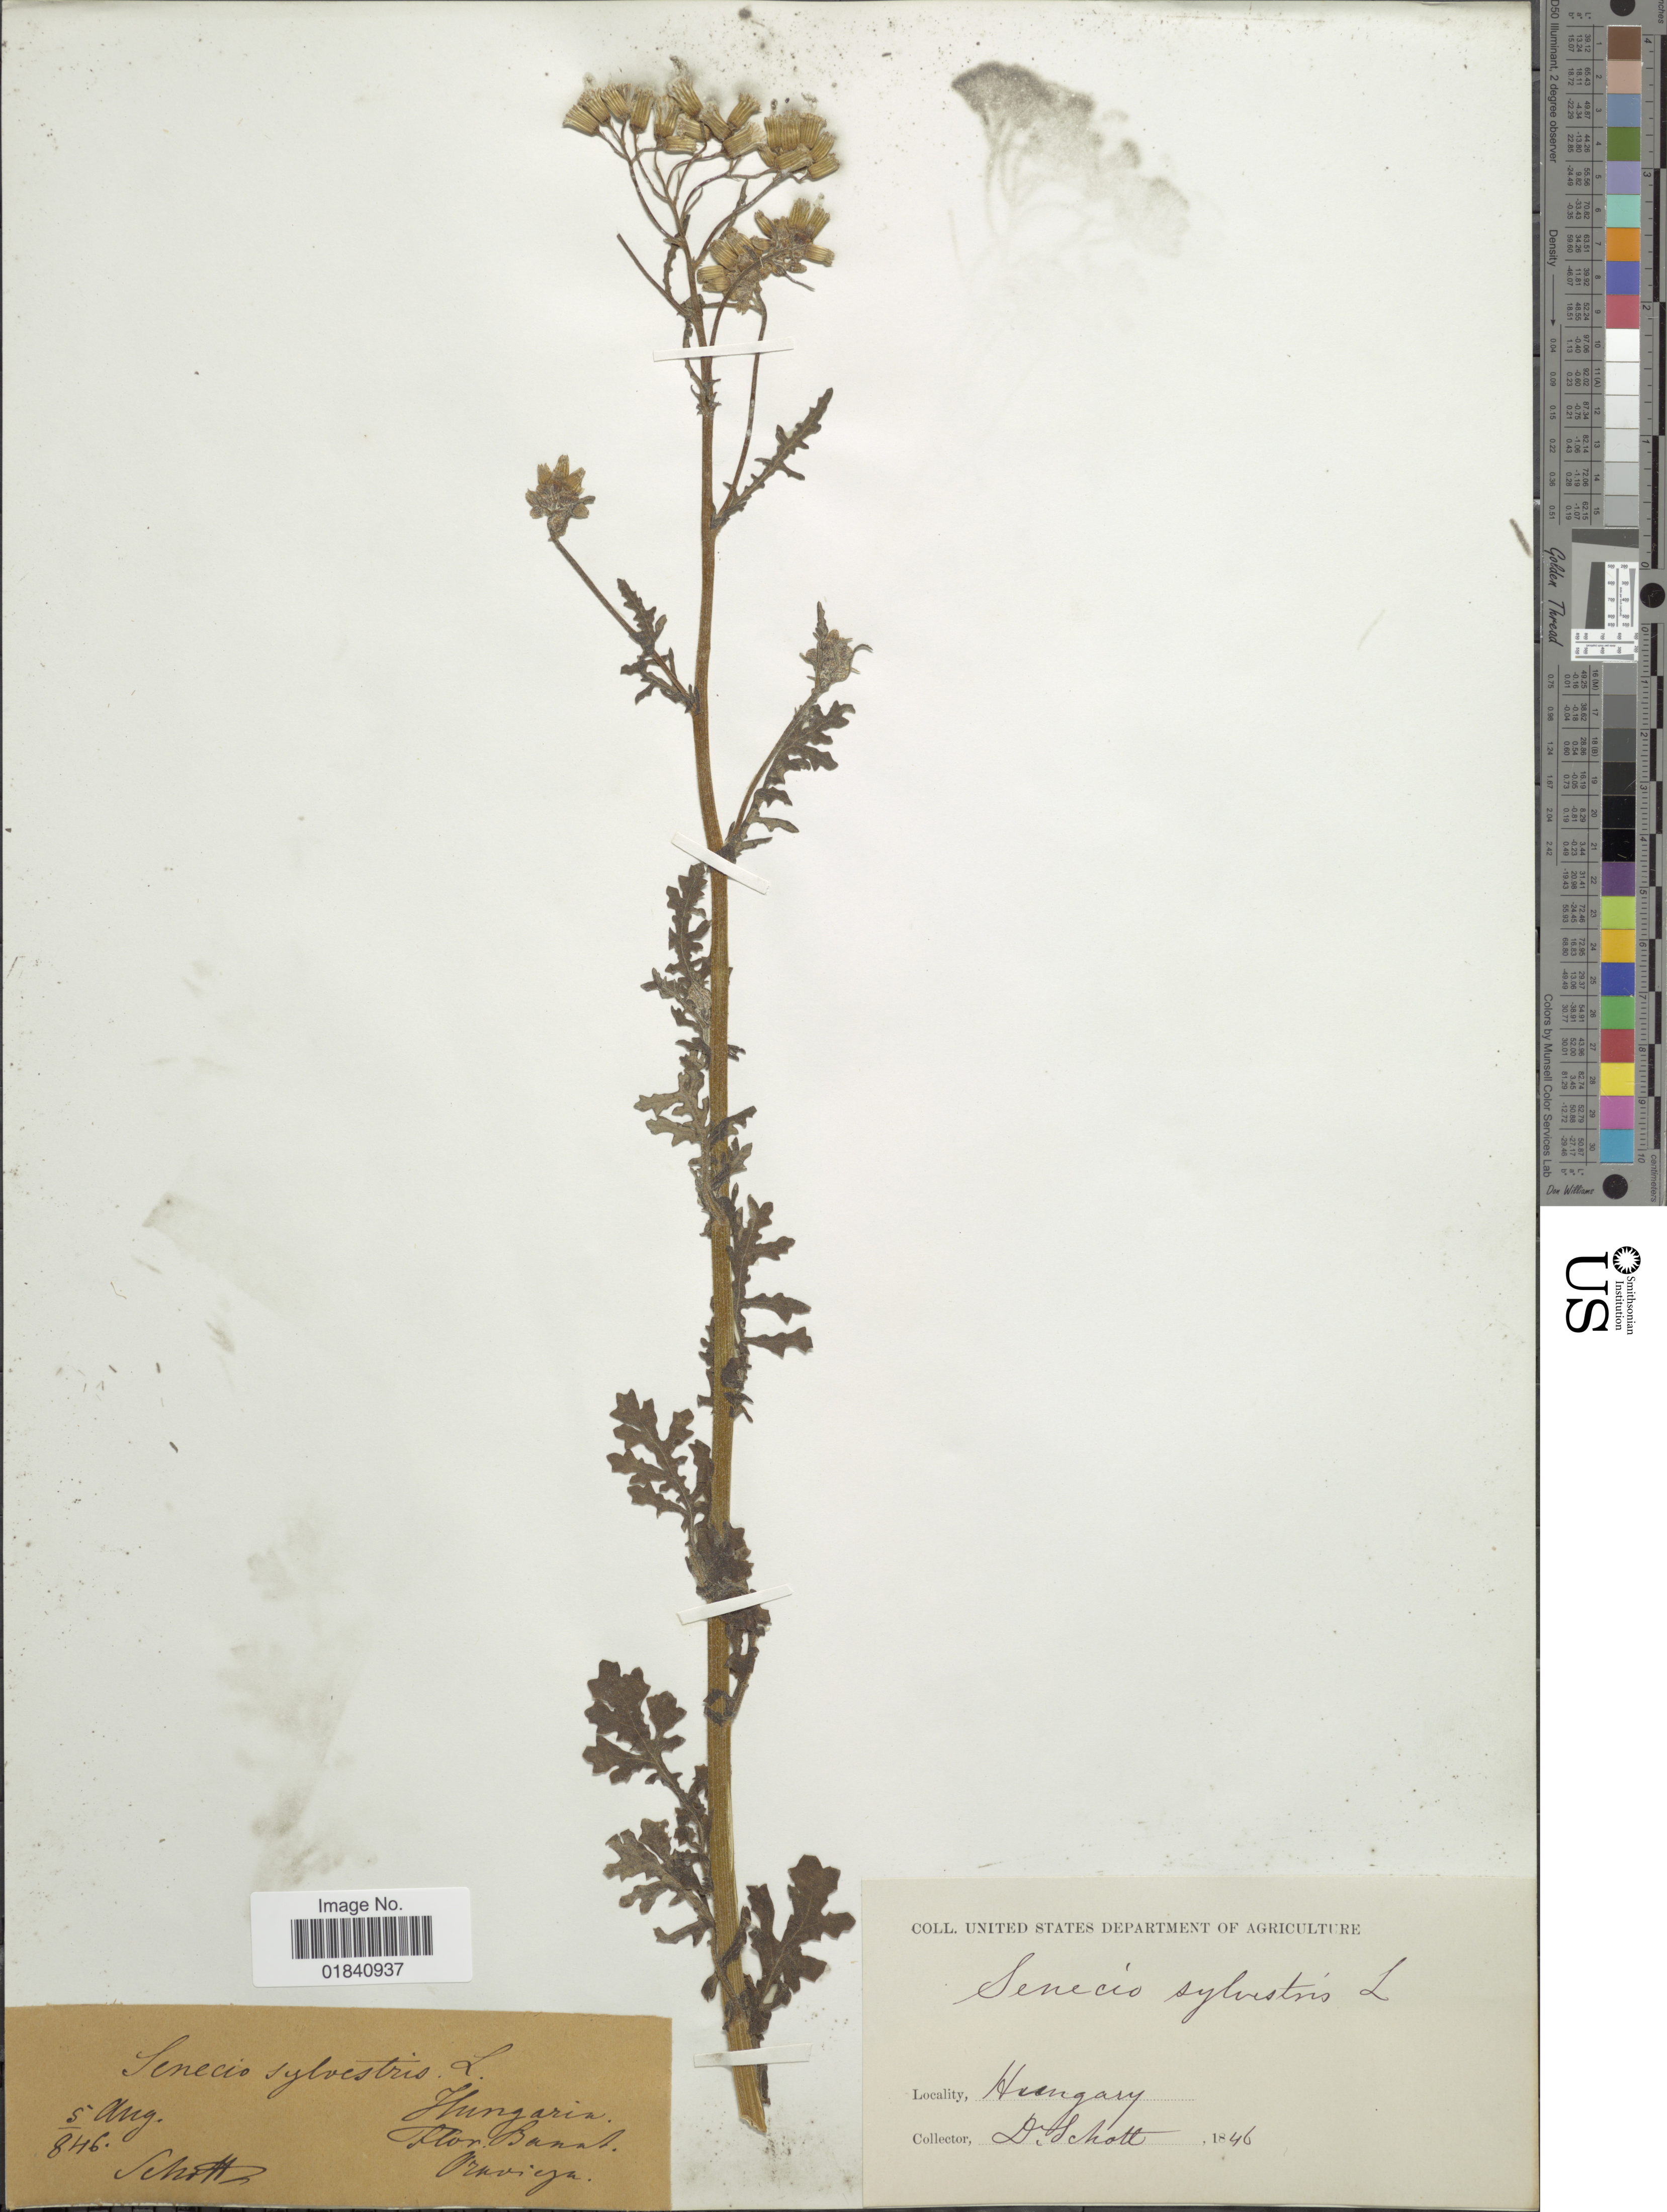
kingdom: Plantae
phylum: Tracheophyta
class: Magnoliopsida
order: Asterales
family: Asteraceae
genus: Senecio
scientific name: Senecio sylvaticus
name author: L.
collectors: Schott, --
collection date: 1846-08-05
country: Romania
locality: Flor. Banat, Oravicza